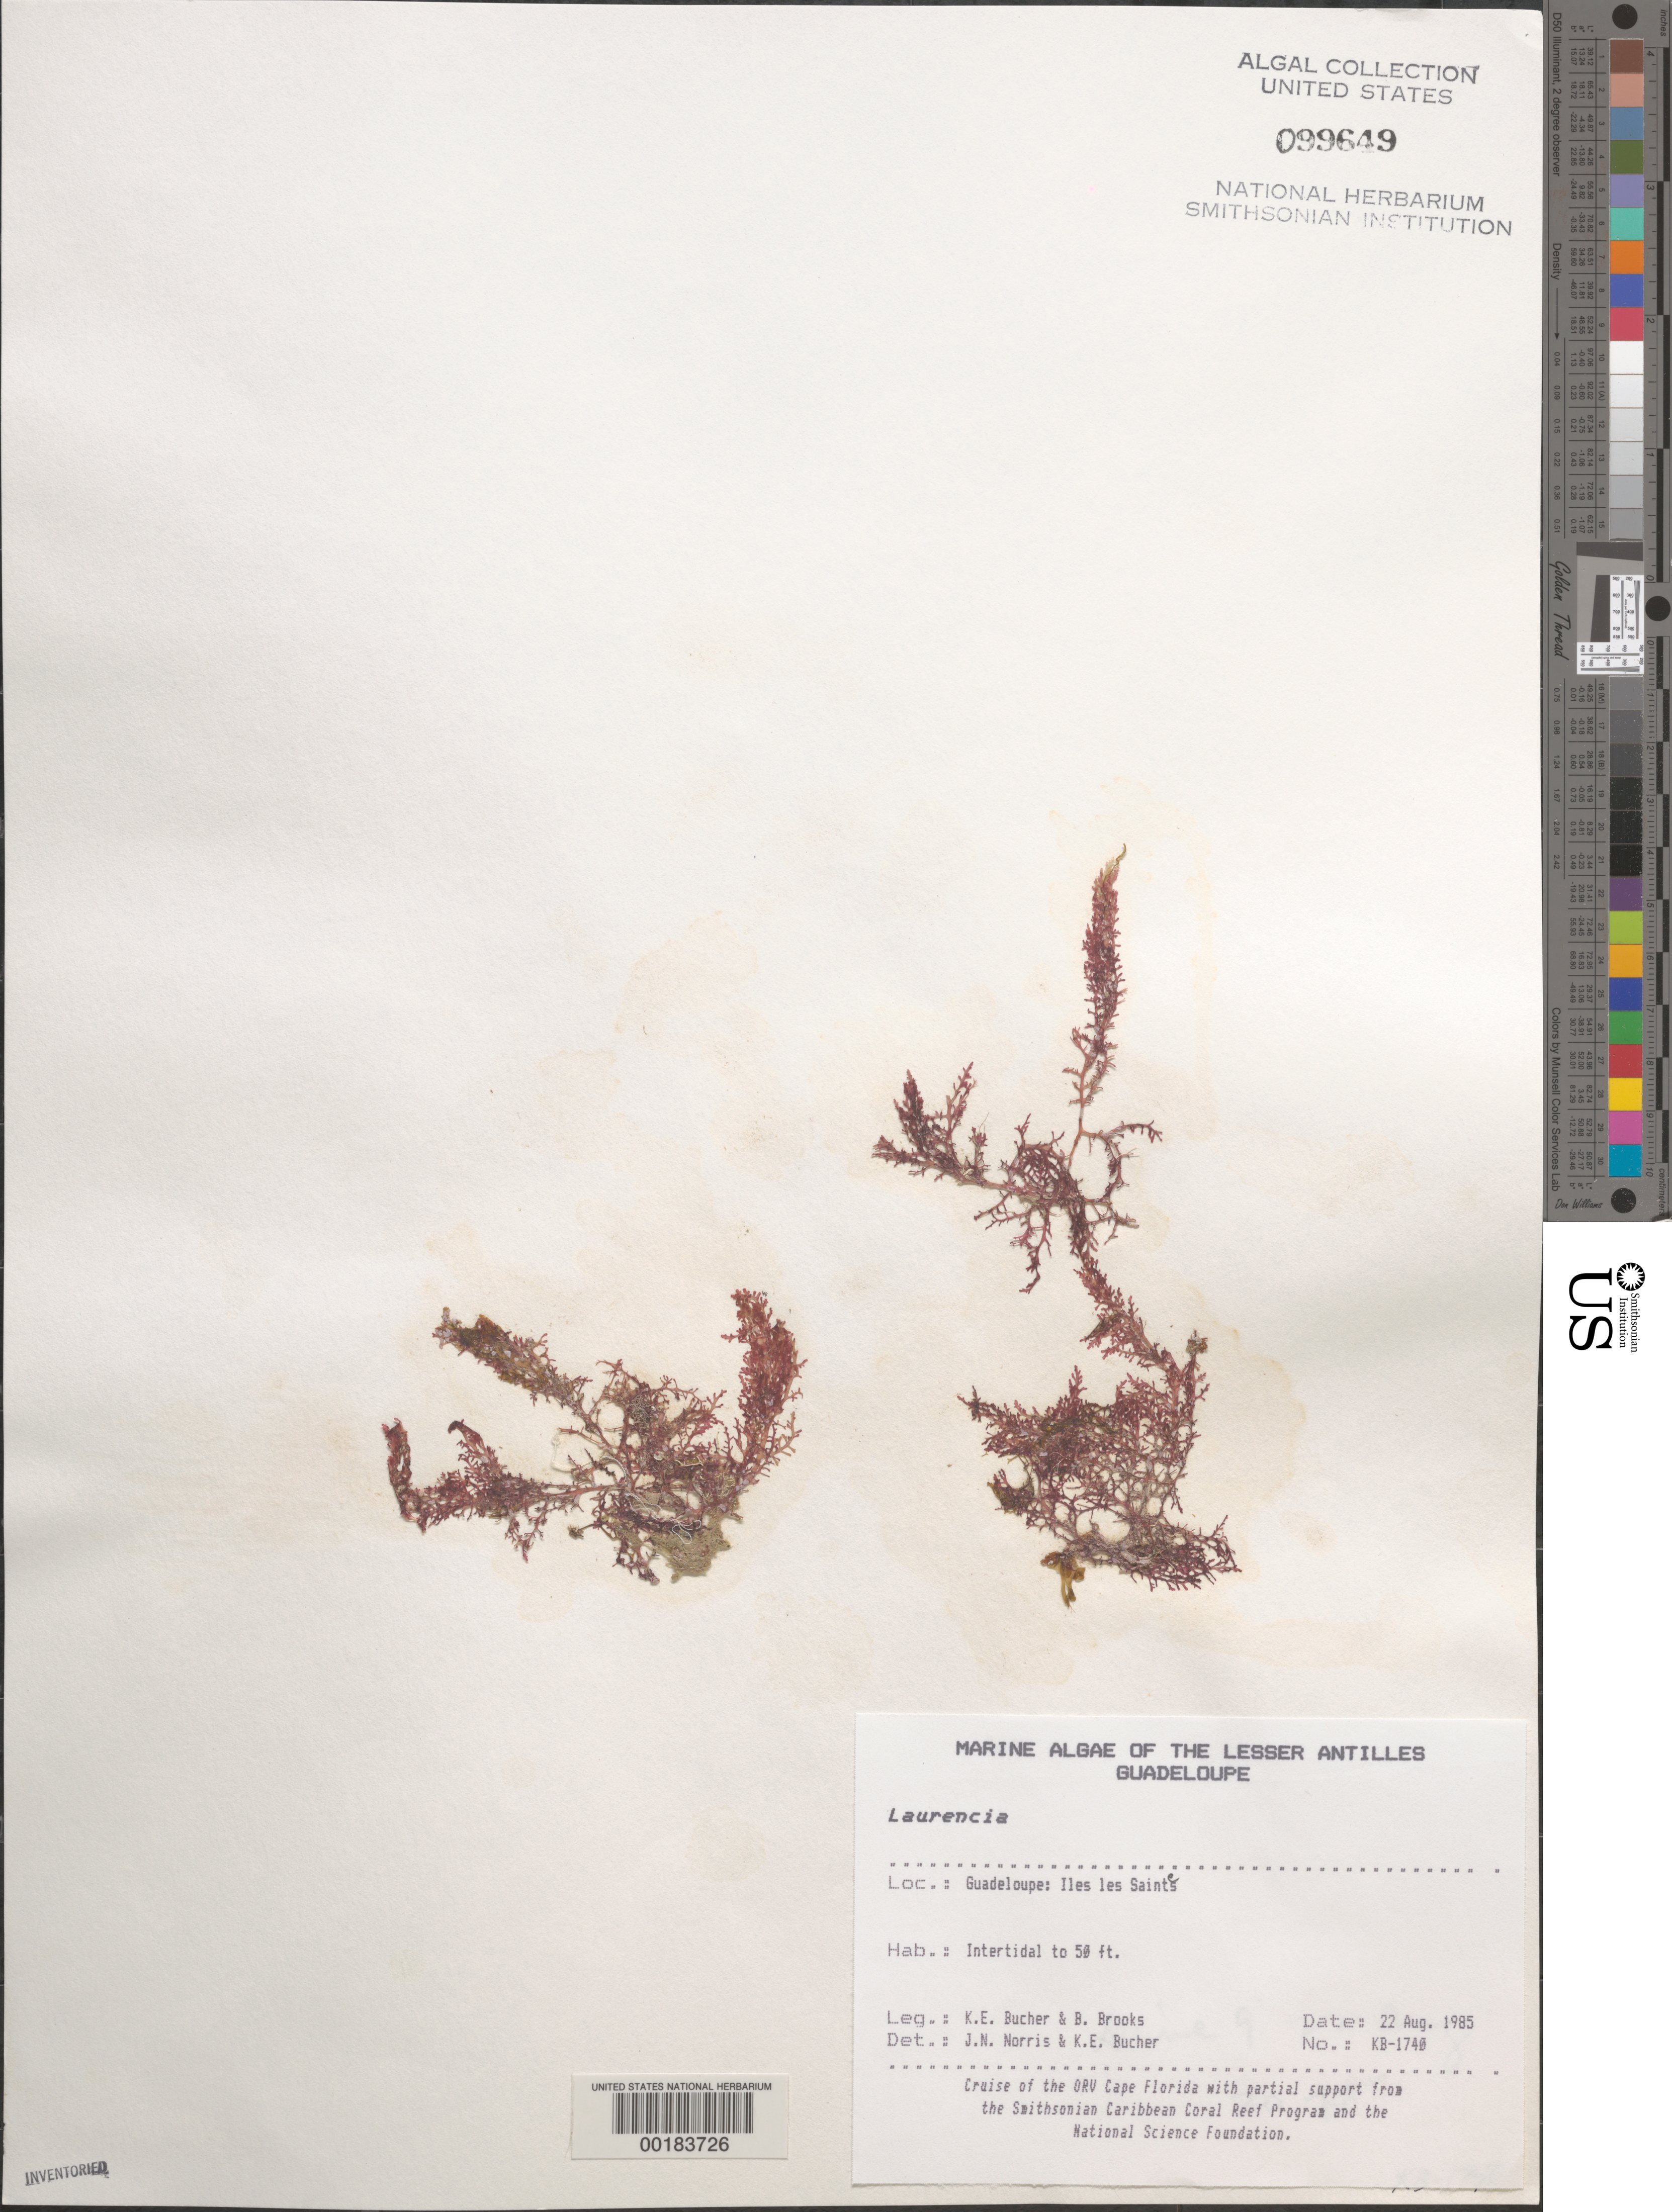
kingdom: Plantae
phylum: Rhodophyta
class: Florideophyceae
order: Ceramiales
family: Rhodomelaceae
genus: Laurencia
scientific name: Laurencia sp.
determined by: Norris, J. N.; Bucher, K. E.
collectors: K. E. Bucher & B. Brooks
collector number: Kb-1740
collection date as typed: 22 Aug 1985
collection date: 1985-08-22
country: Guadeloupe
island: Iles des Saintes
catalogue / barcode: US 99649